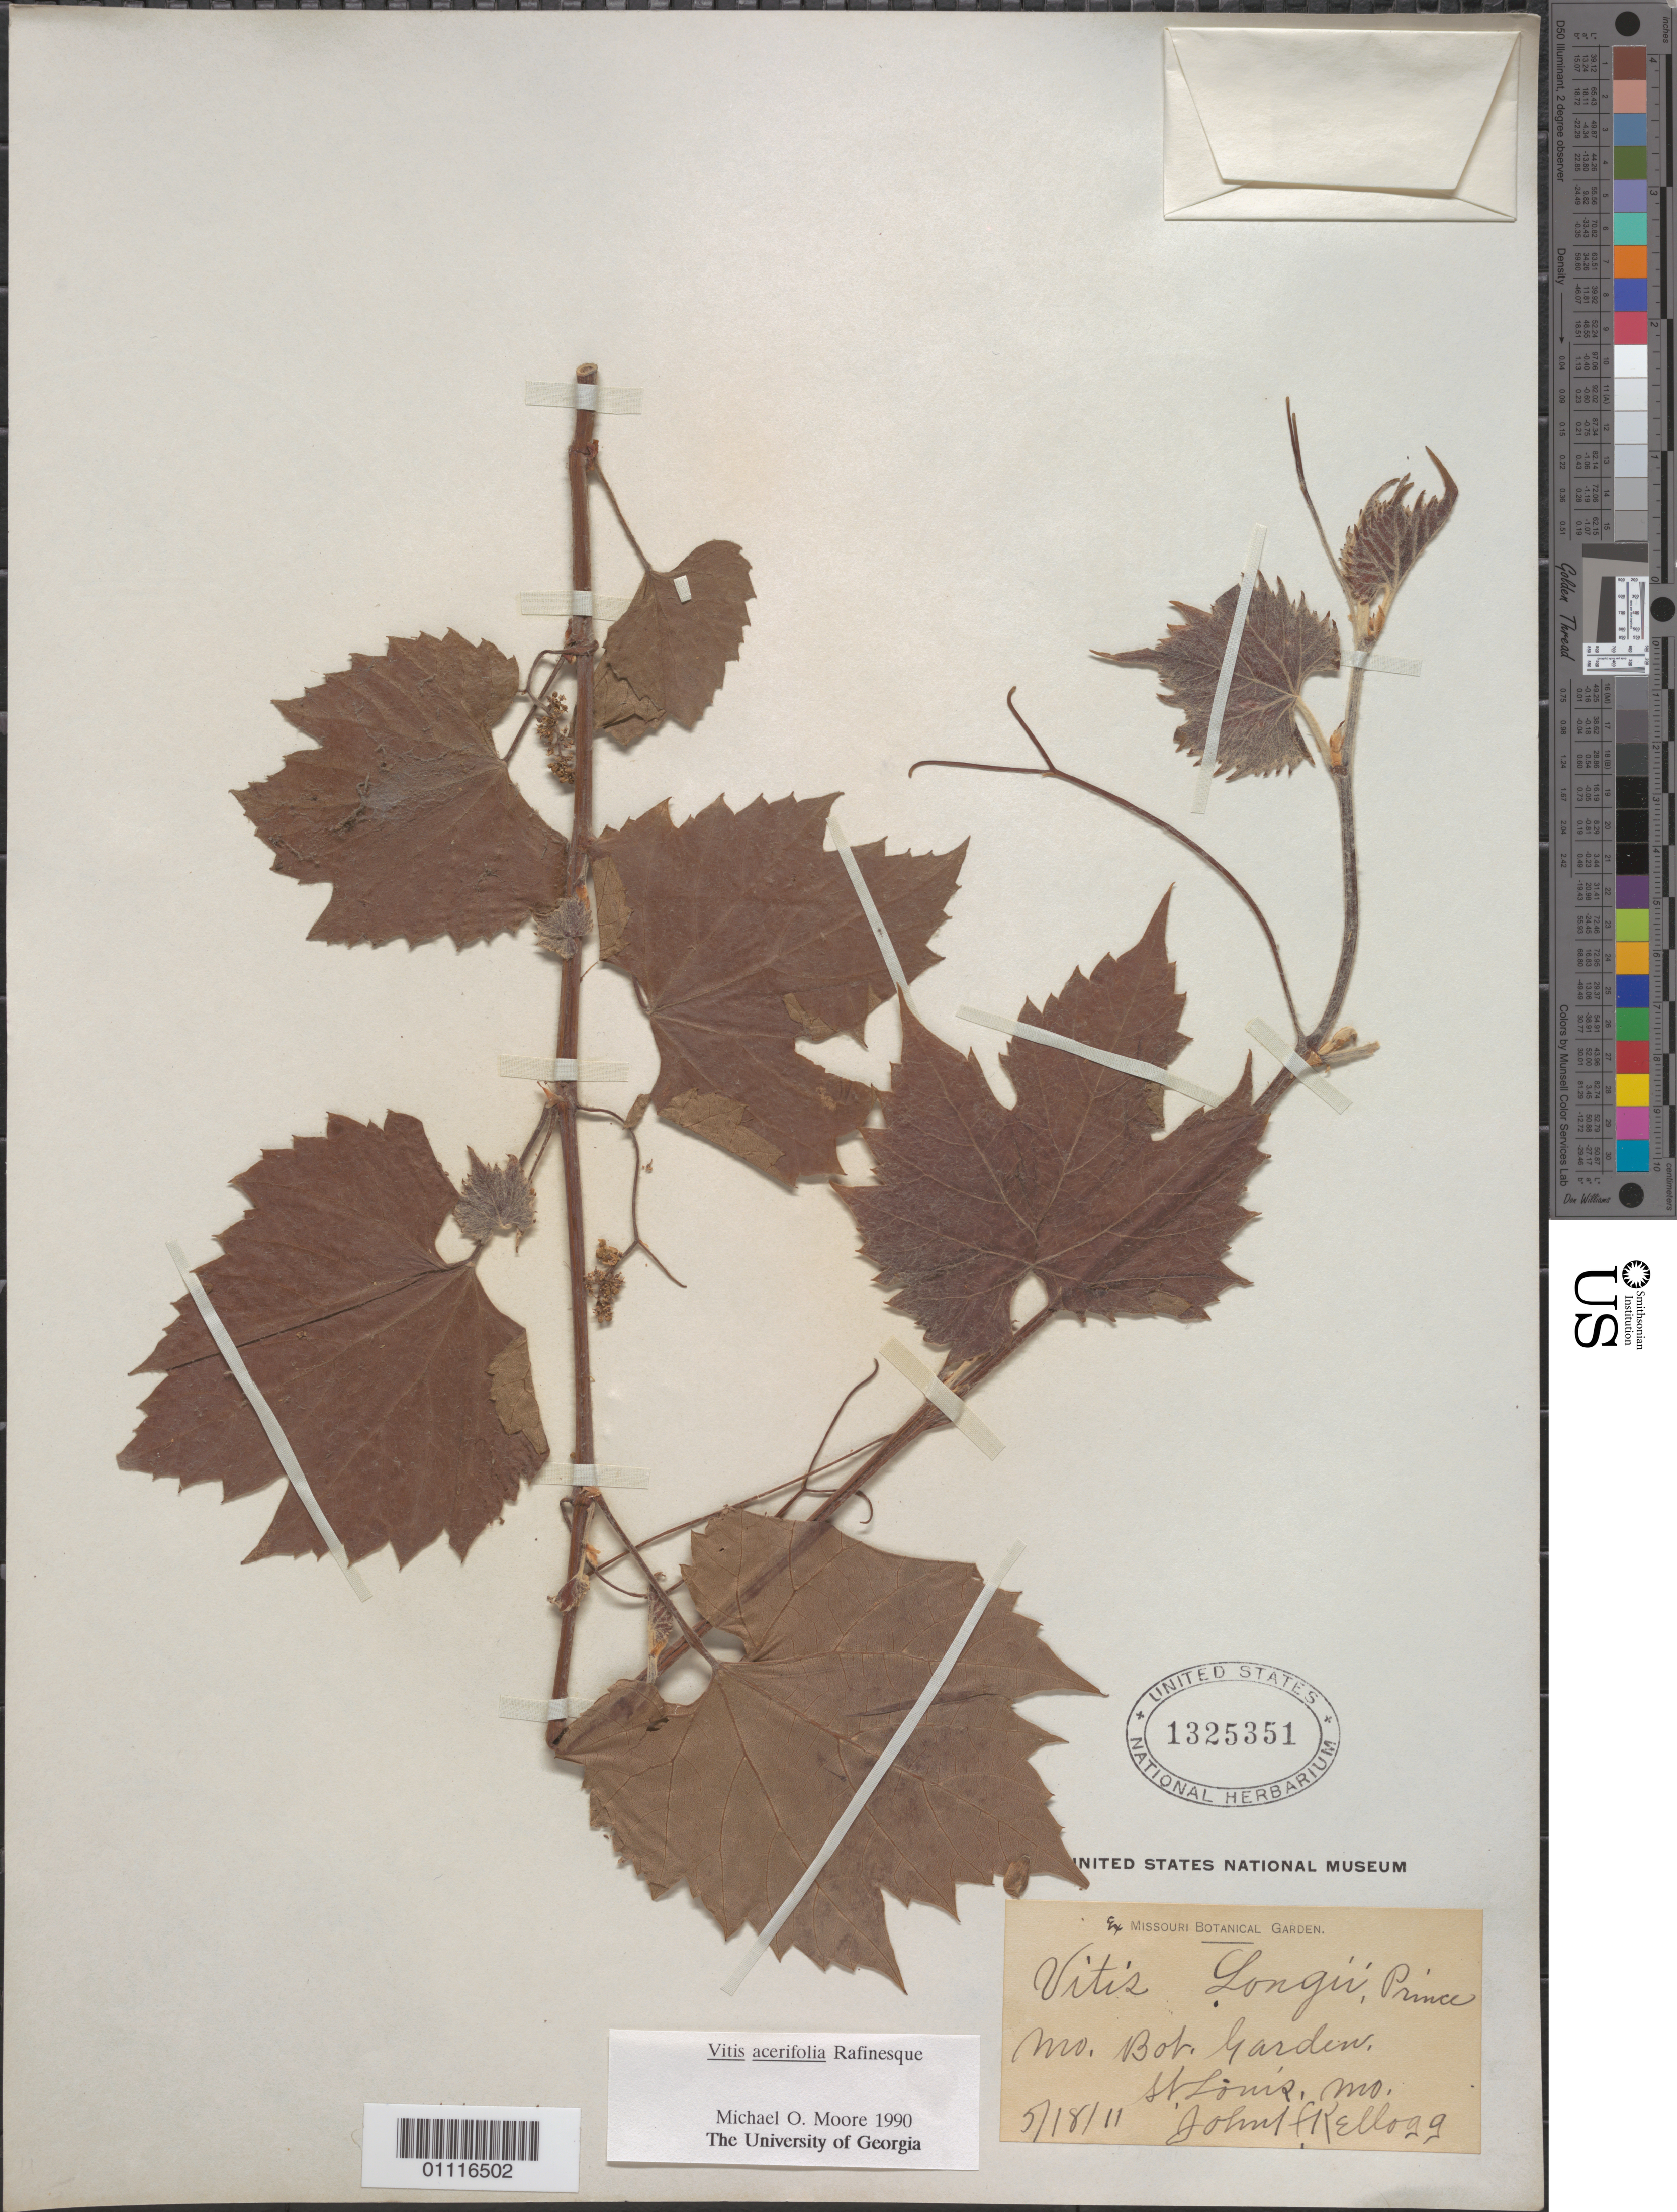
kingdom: Plantae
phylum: Tracheophyta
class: Magnoliopsida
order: Vitales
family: Vitaceae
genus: Vitis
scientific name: Vitis acerifolia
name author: Raf.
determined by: Moore, M. O.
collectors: J. F. Kellogg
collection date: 1911-05-18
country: United States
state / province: Missouri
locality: MO Bot. Garden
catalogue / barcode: US 1325351